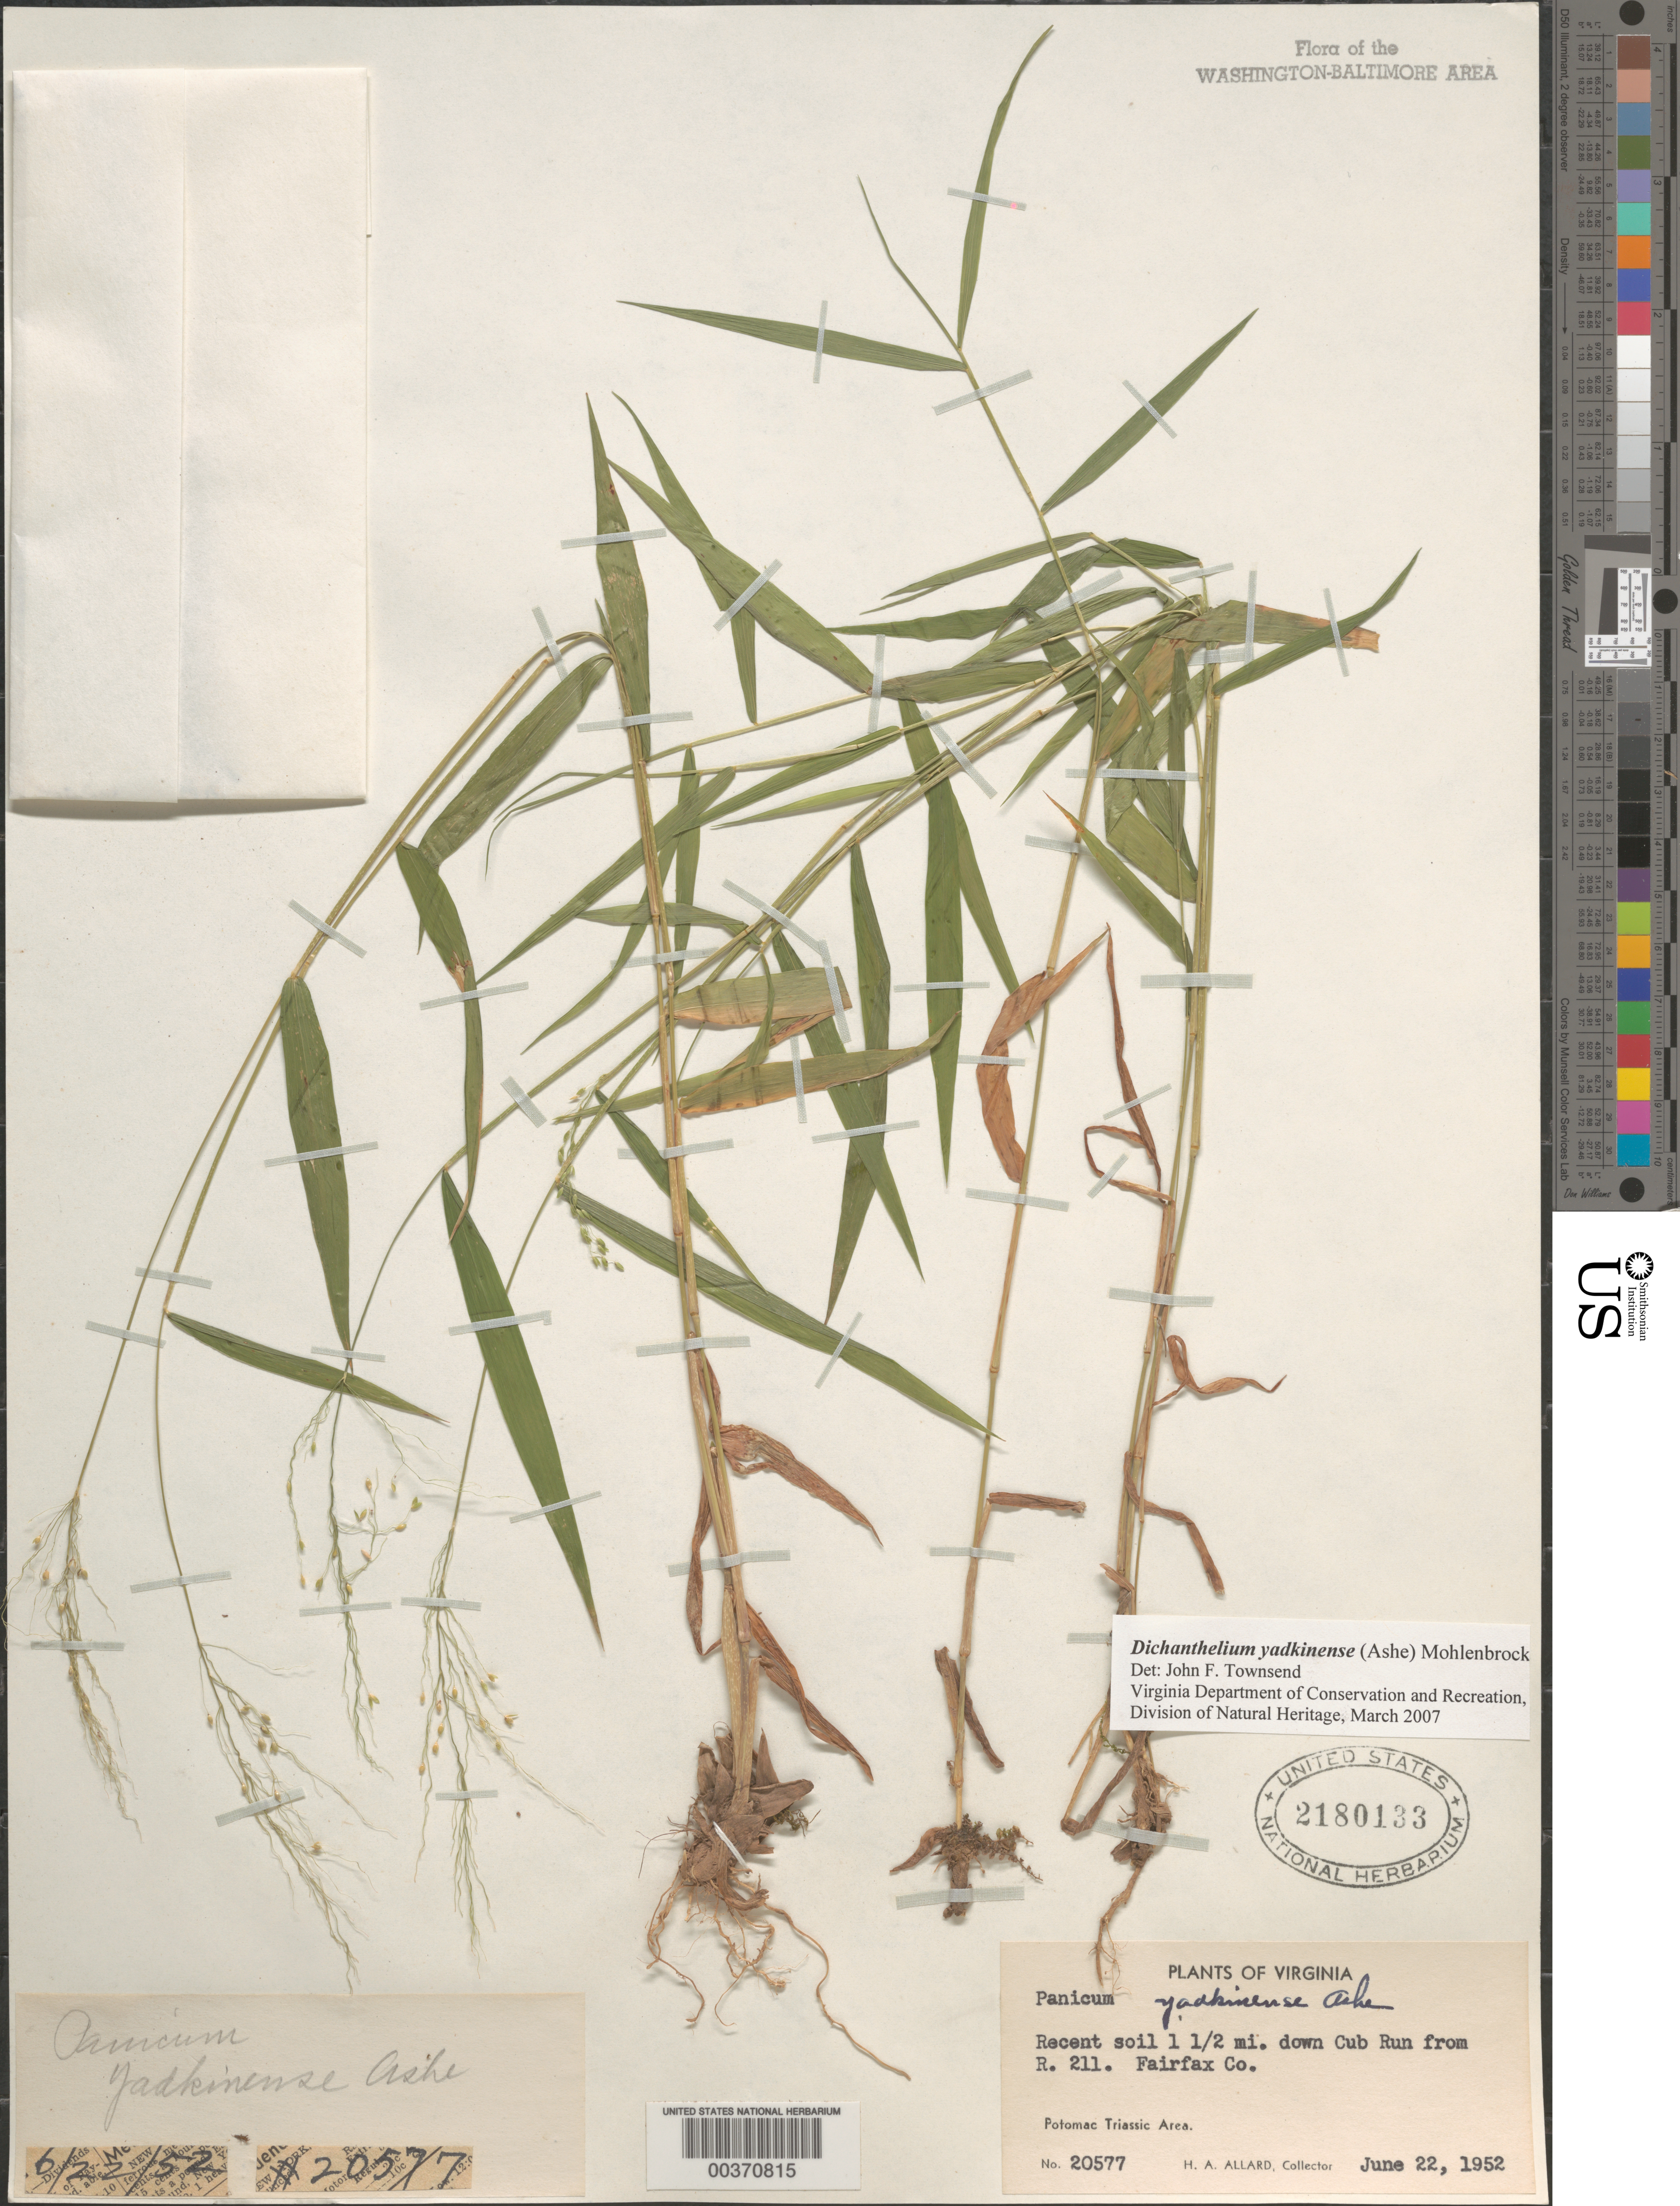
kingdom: Plantae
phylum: Tracheophyta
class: Liliopsida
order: Poales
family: Poaceae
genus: Dichanthelium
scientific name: Dichanthelium yadkinense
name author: (Ashe) Mohlenbr.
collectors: H. A. Allard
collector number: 20577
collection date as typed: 22 Jun 1952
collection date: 1952-06-22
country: United States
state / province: Virginia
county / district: Fairfax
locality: Downstream from Route 211 on Cub Run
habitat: Recent soil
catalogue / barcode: US 2180133